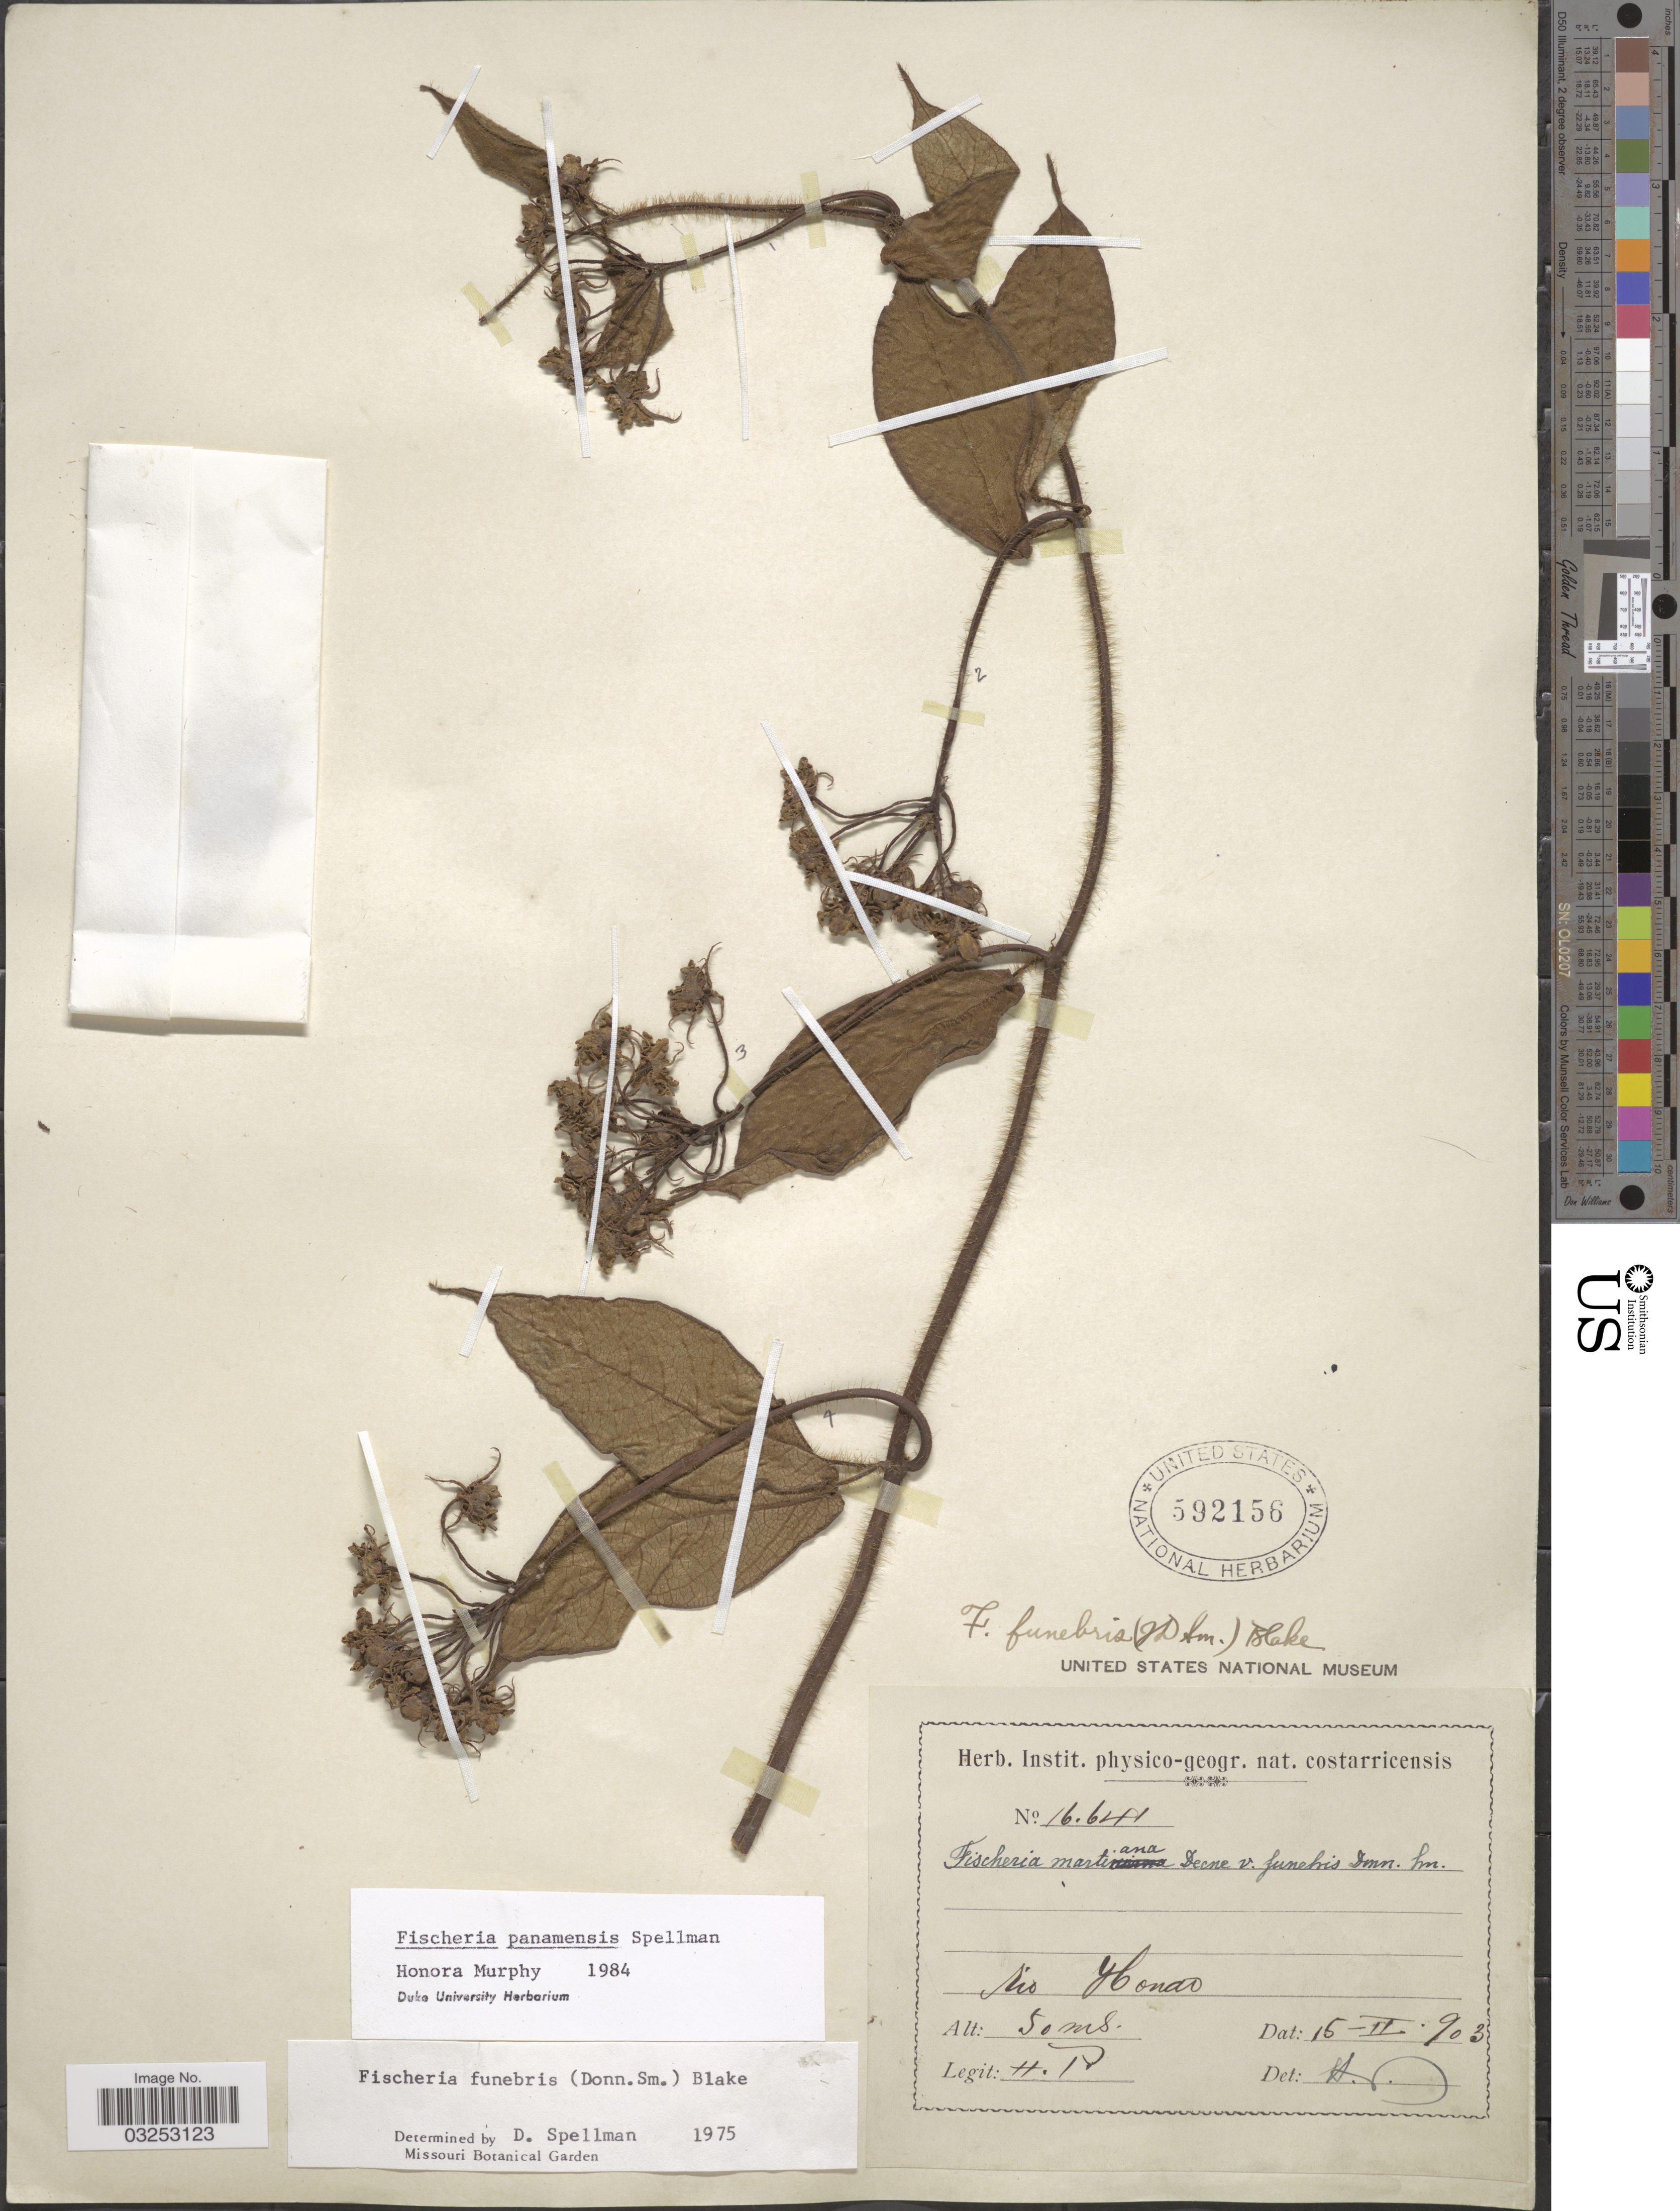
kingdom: Plantae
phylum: Tracheophyta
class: Magnoliopsida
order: Gentianales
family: Apocynaceae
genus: Fischeria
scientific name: Fischeria panamensis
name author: Spellman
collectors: H. P.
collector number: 16641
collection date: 1903-02-15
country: Costa Rica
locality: Rio Hondo.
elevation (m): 50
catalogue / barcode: US 592156